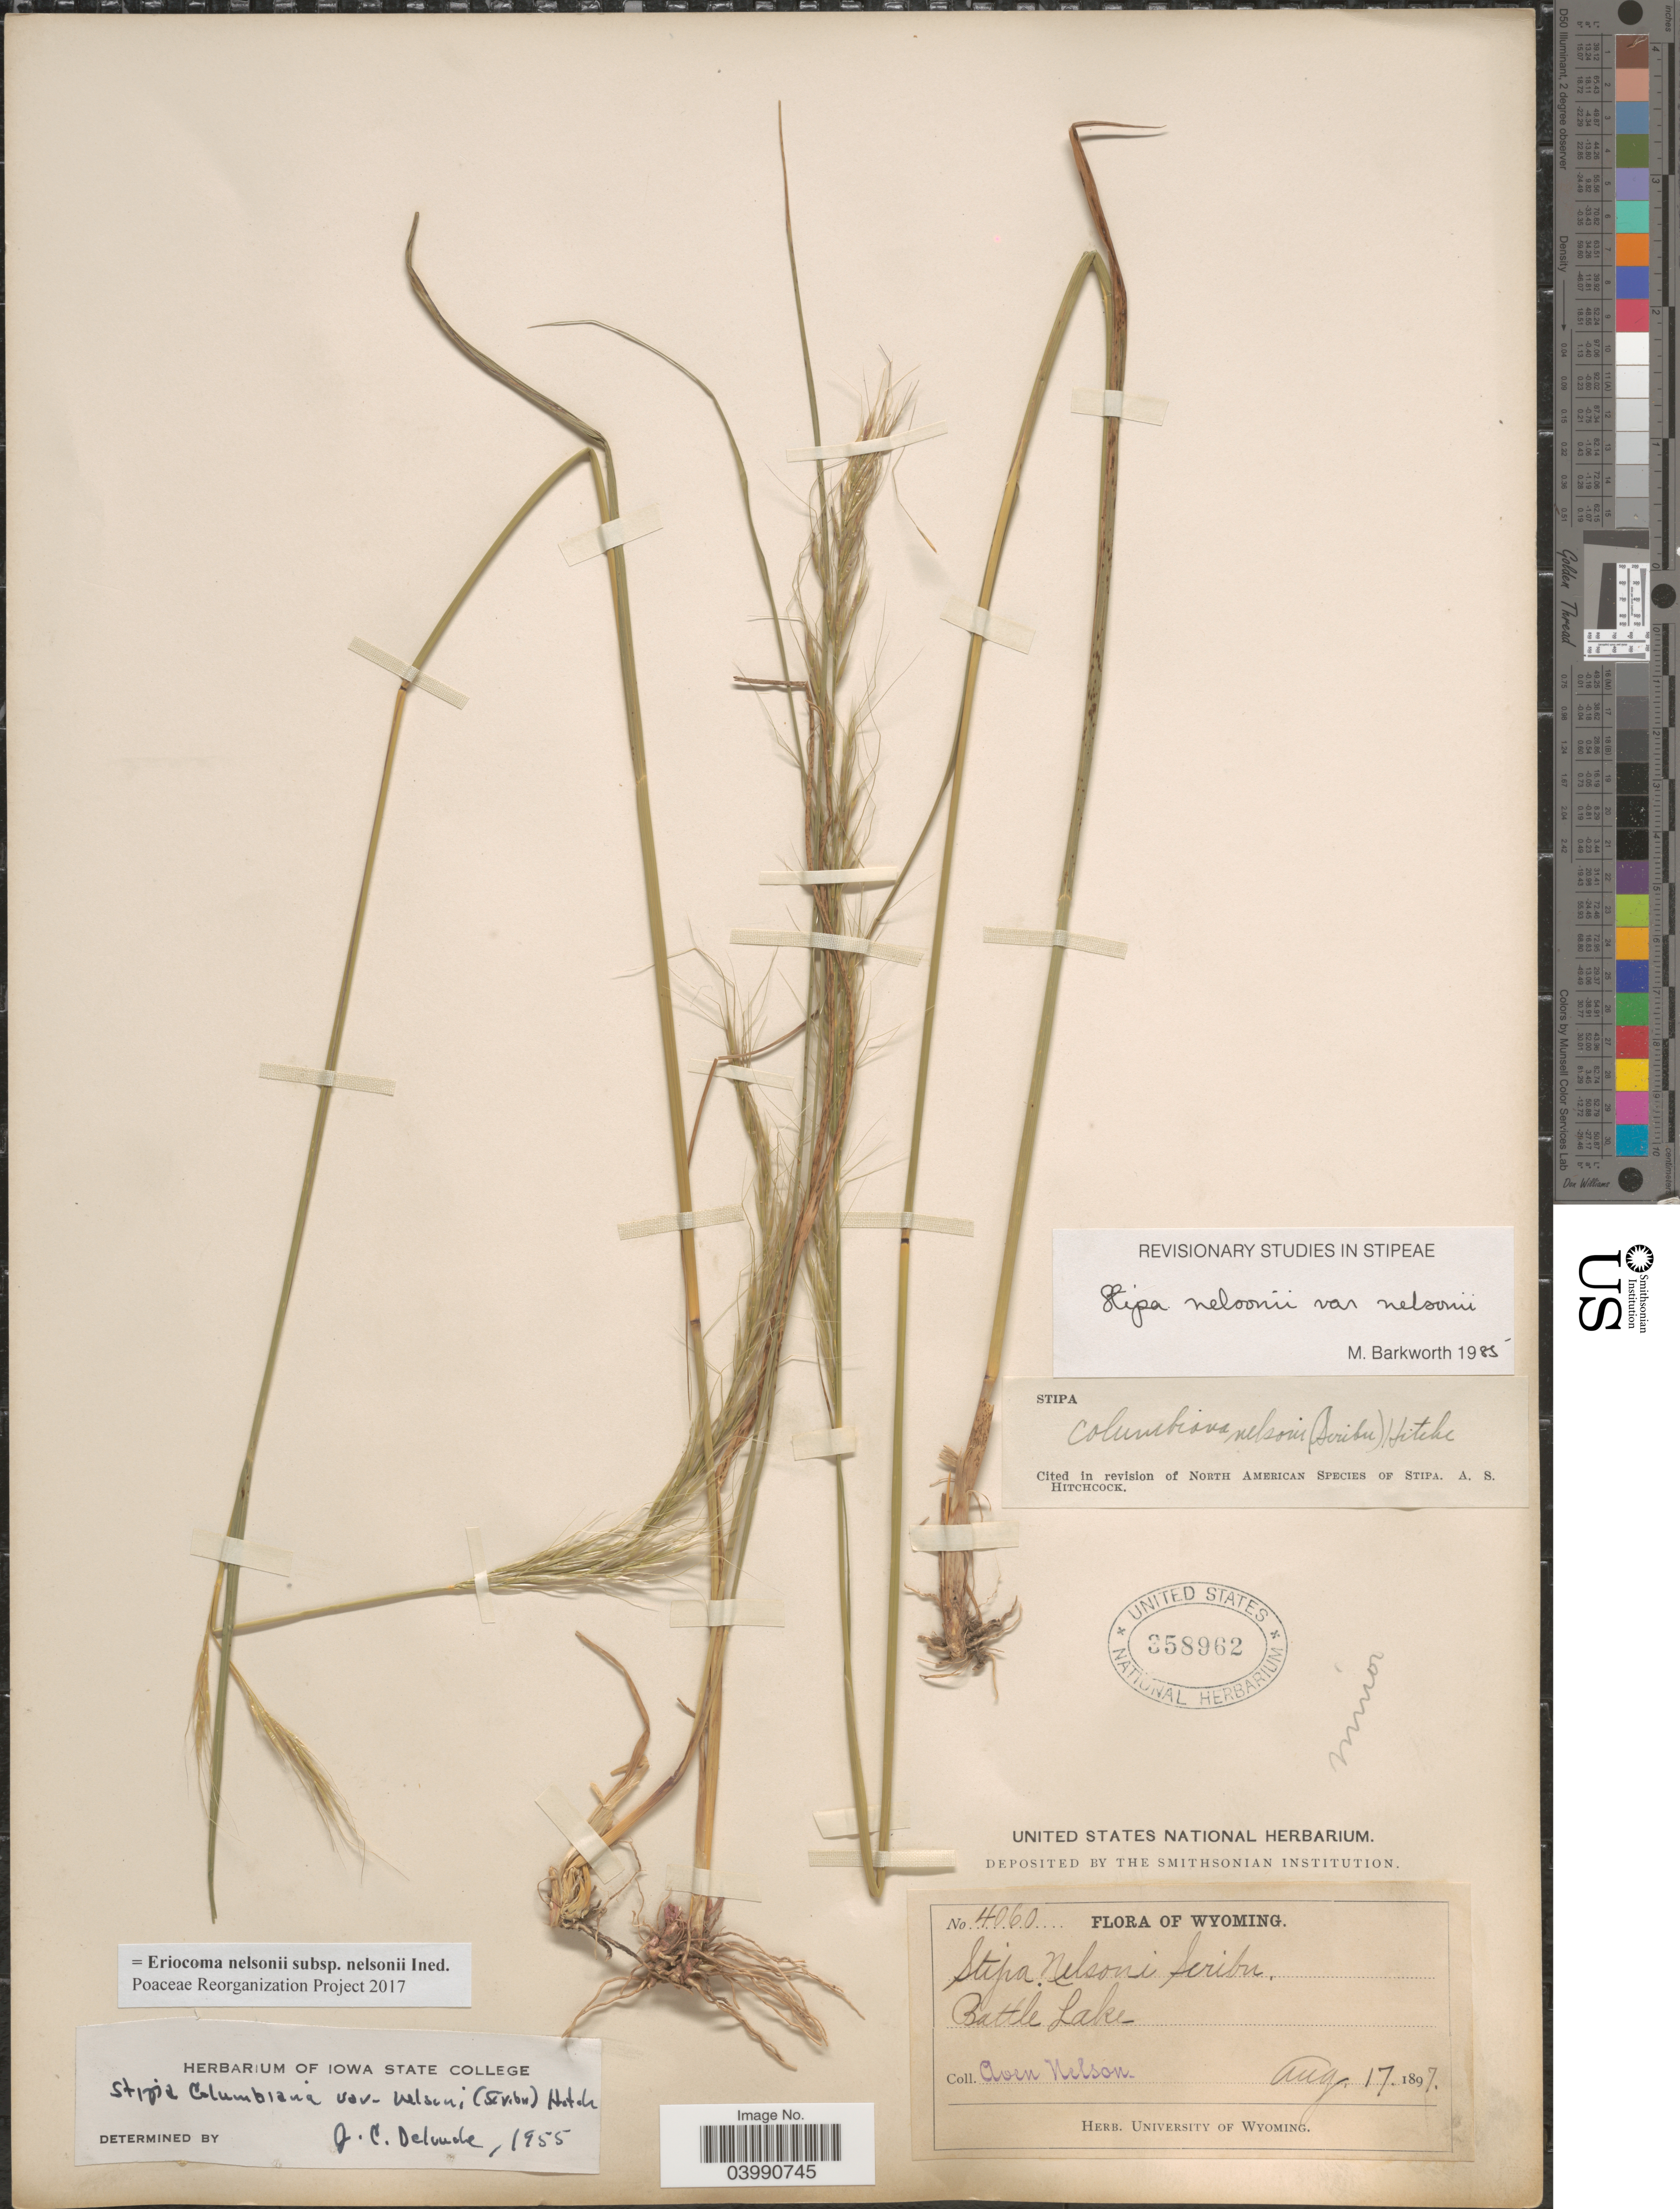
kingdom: Plantae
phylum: Tracheophyta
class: Liliopsida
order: Poales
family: Poaceae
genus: Eriocoma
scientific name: Eriocoma nelsonii subsp. nelsonii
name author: (Scribn.) Romasch.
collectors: A. Nelson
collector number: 4060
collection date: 1897-08-17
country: United States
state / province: Wyoming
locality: Battle Lake.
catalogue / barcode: US 358962